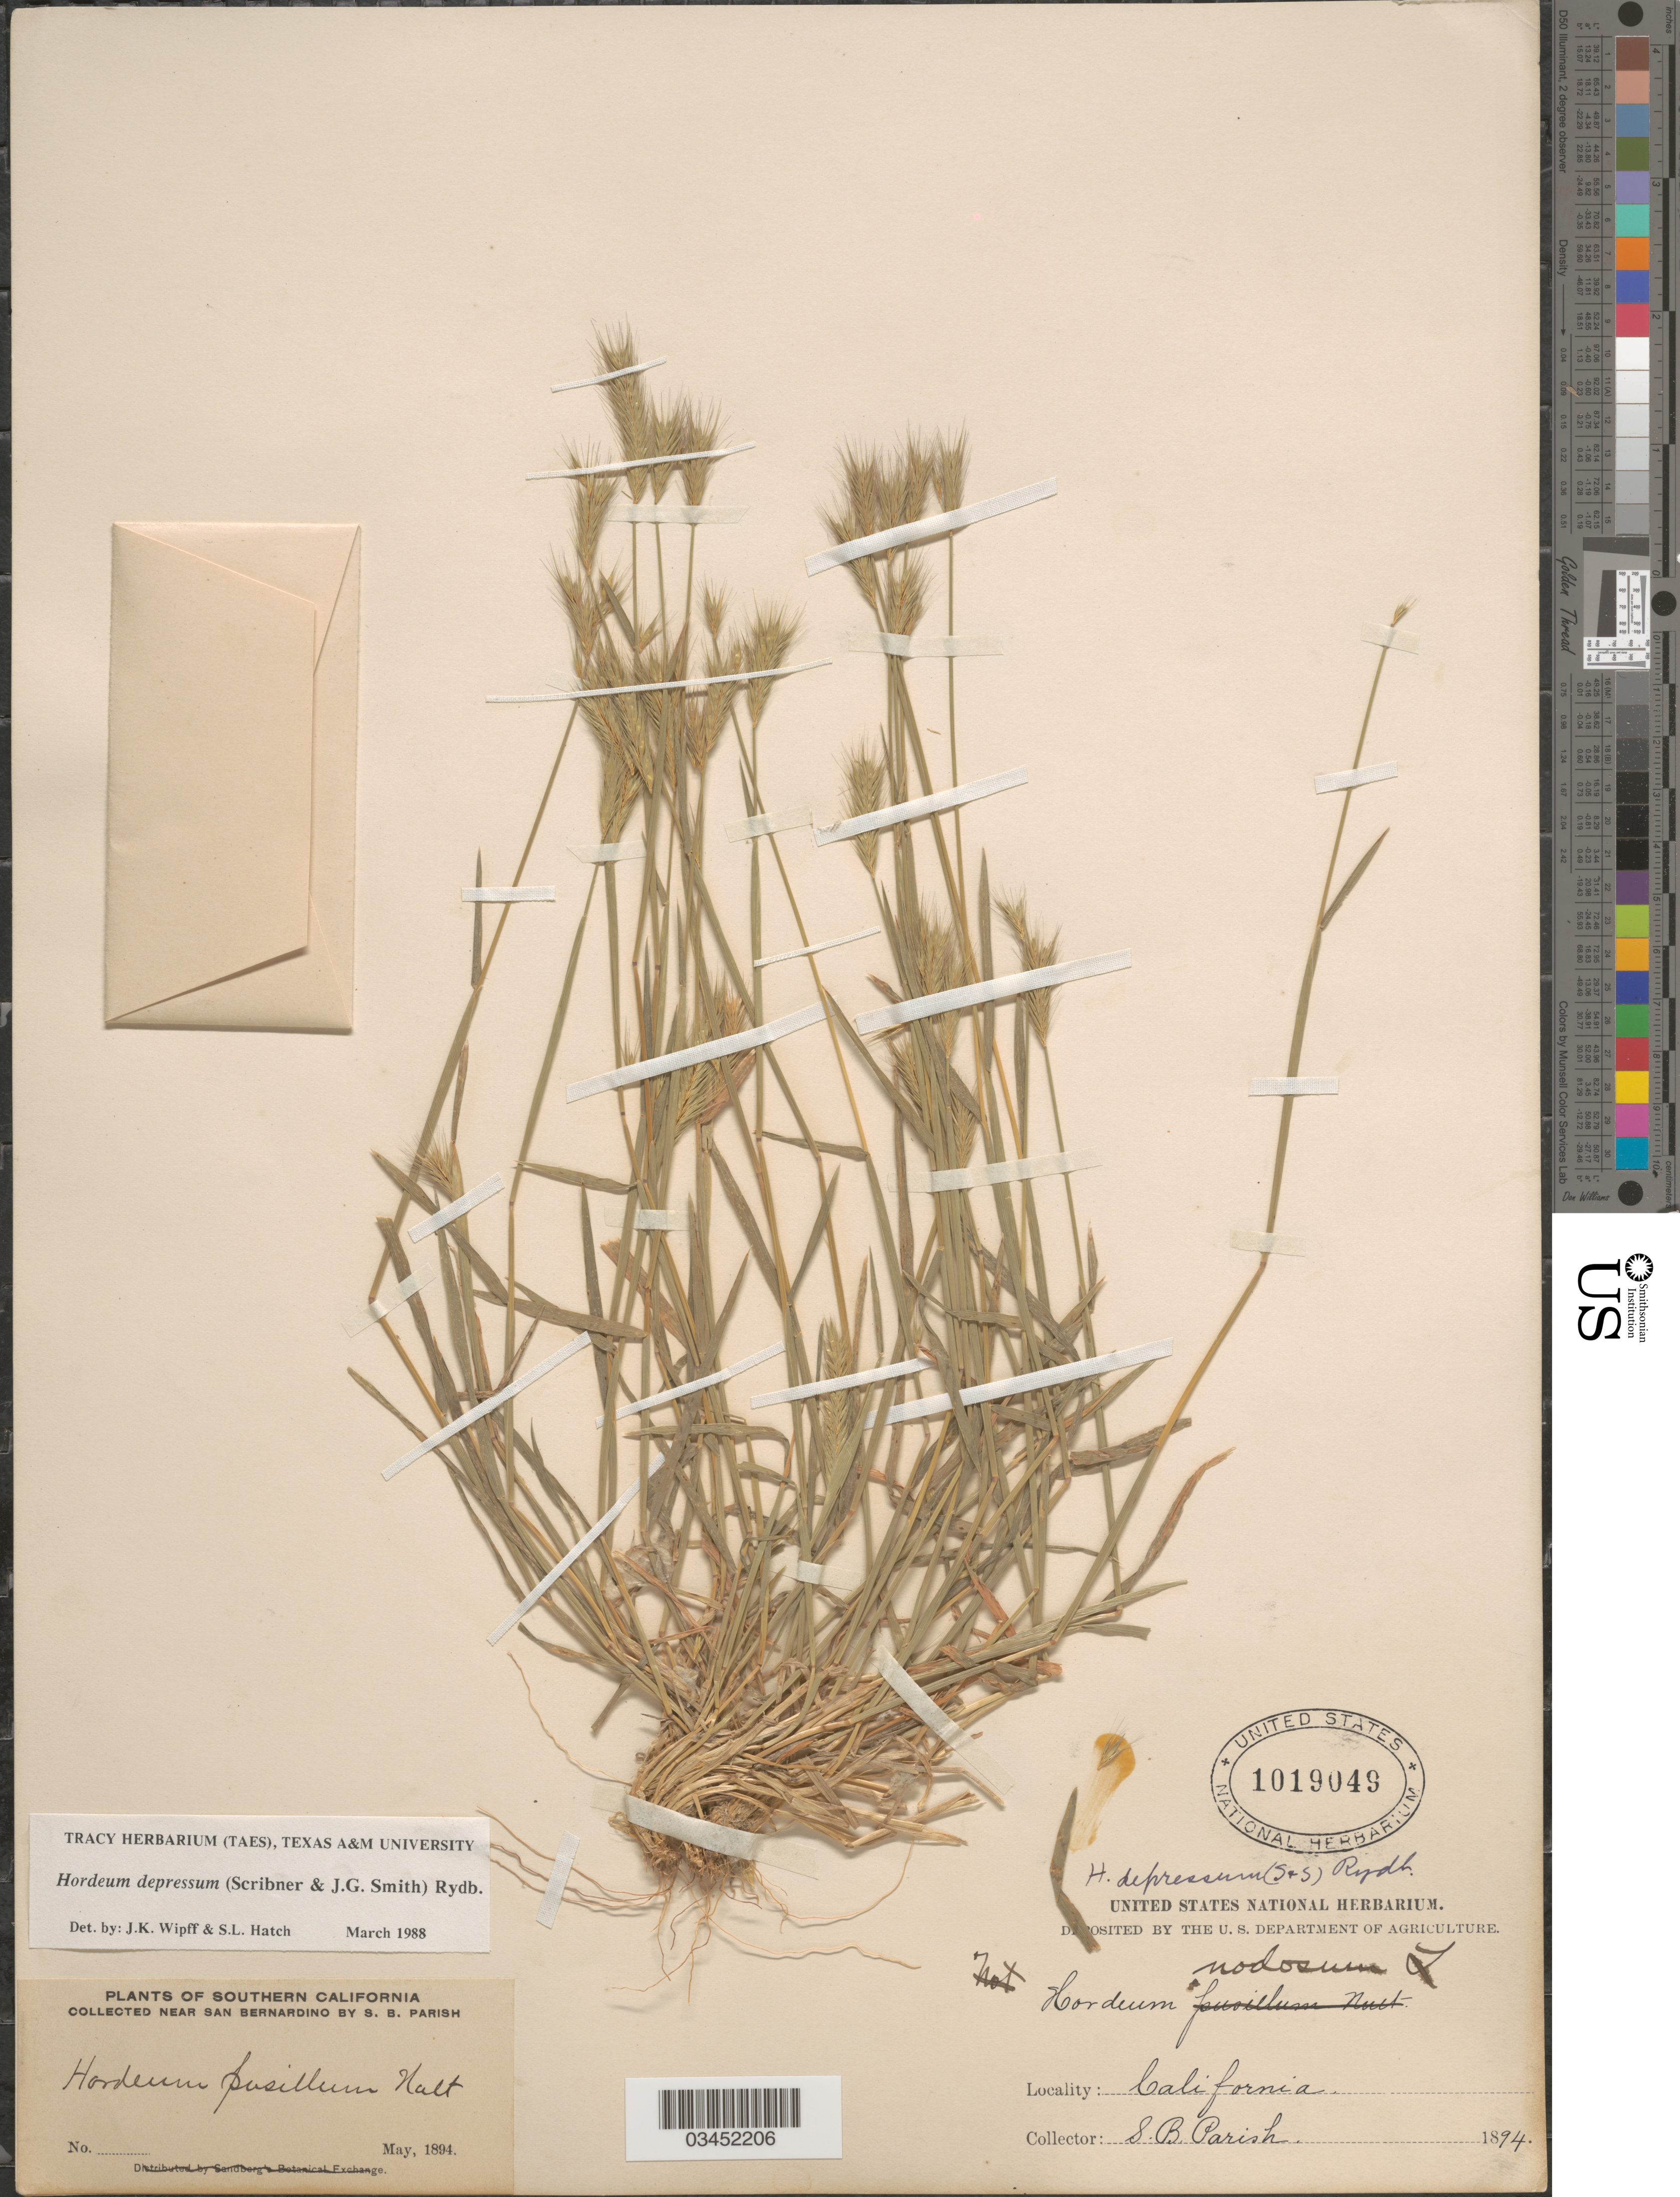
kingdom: Plantae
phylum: Tracheophyta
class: Liliopsida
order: Poales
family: Poaceae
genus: Hordeum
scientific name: Hordeum depressum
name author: (Scribn. & J.G. Sm.) Rydb.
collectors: S. B. Parish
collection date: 1894-05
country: United States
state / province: California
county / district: San Bernardino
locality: Southern California. Near San Bernardino.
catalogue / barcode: US 1019049